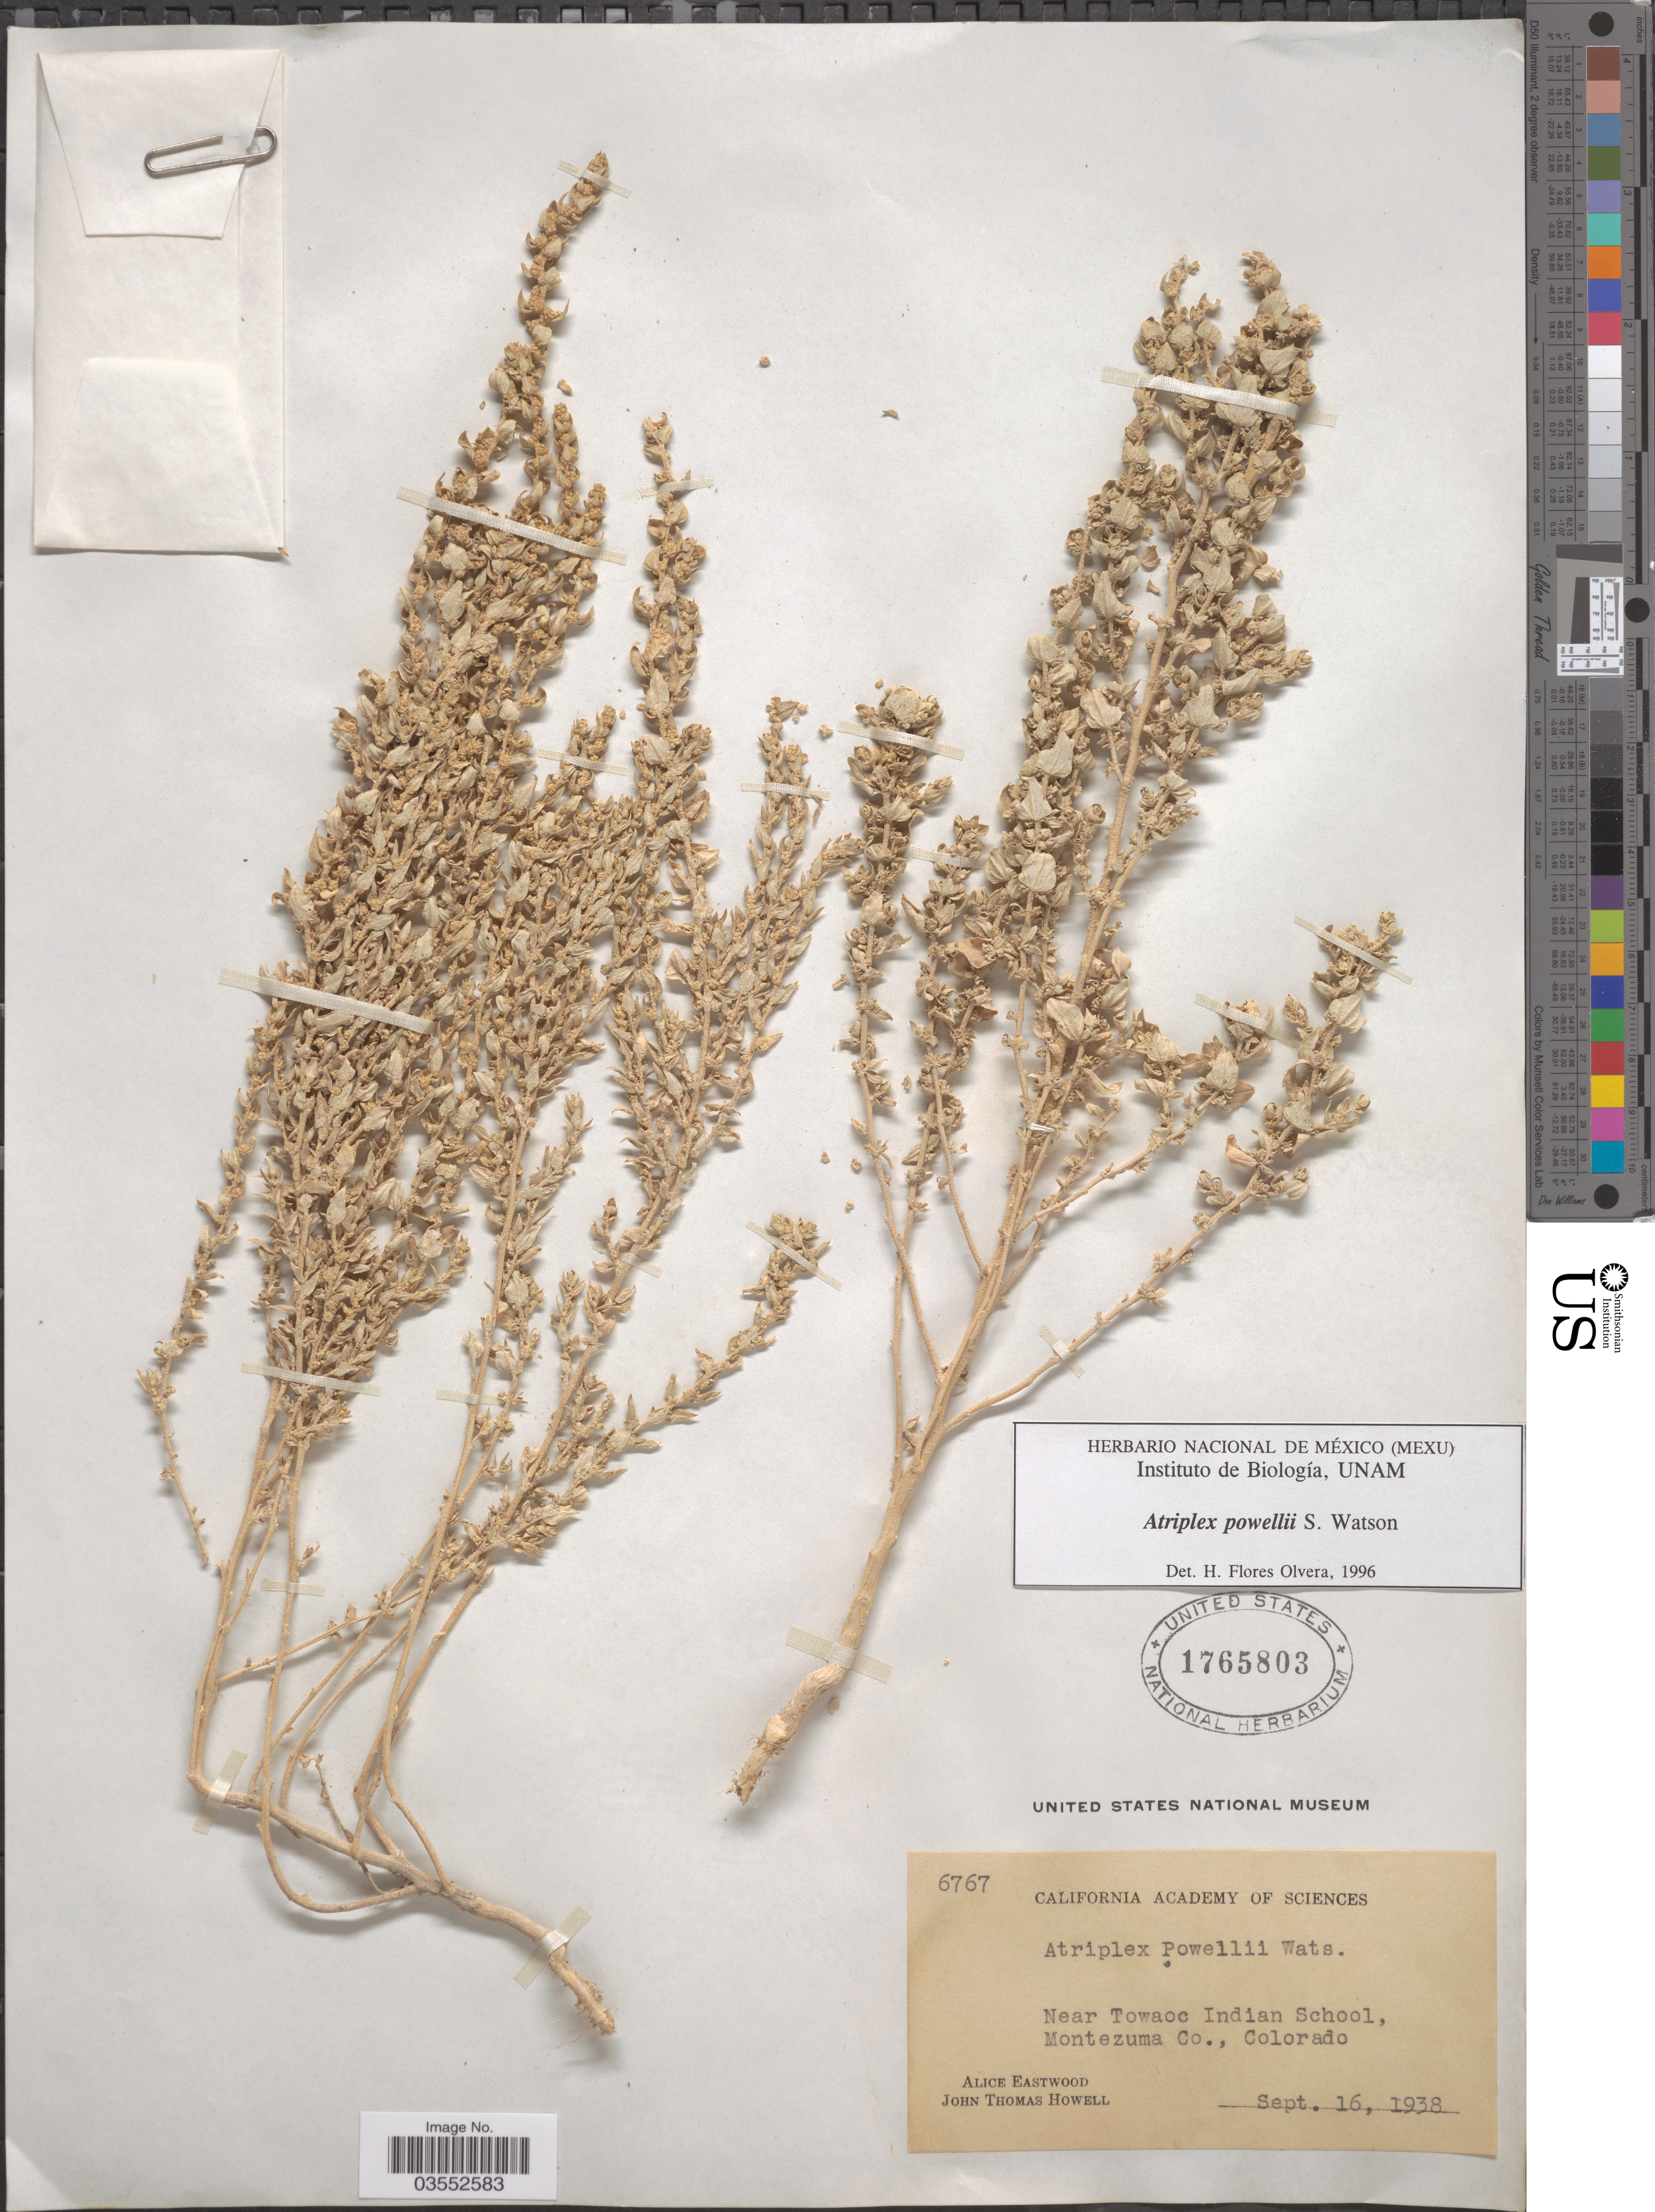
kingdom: Plantae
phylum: Tracheophyta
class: Magnoliopsida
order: Caryophyllales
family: Amaranthaceae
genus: Atriplex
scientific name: Atriplex powellii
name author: S. Watson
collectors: A. Eastwood & J. T. Howell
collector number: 6767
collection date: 1938-09-16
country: United States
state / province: Colorado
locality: Near Towaoc Indian School, Montezuma Co.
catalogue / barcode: US 1765803